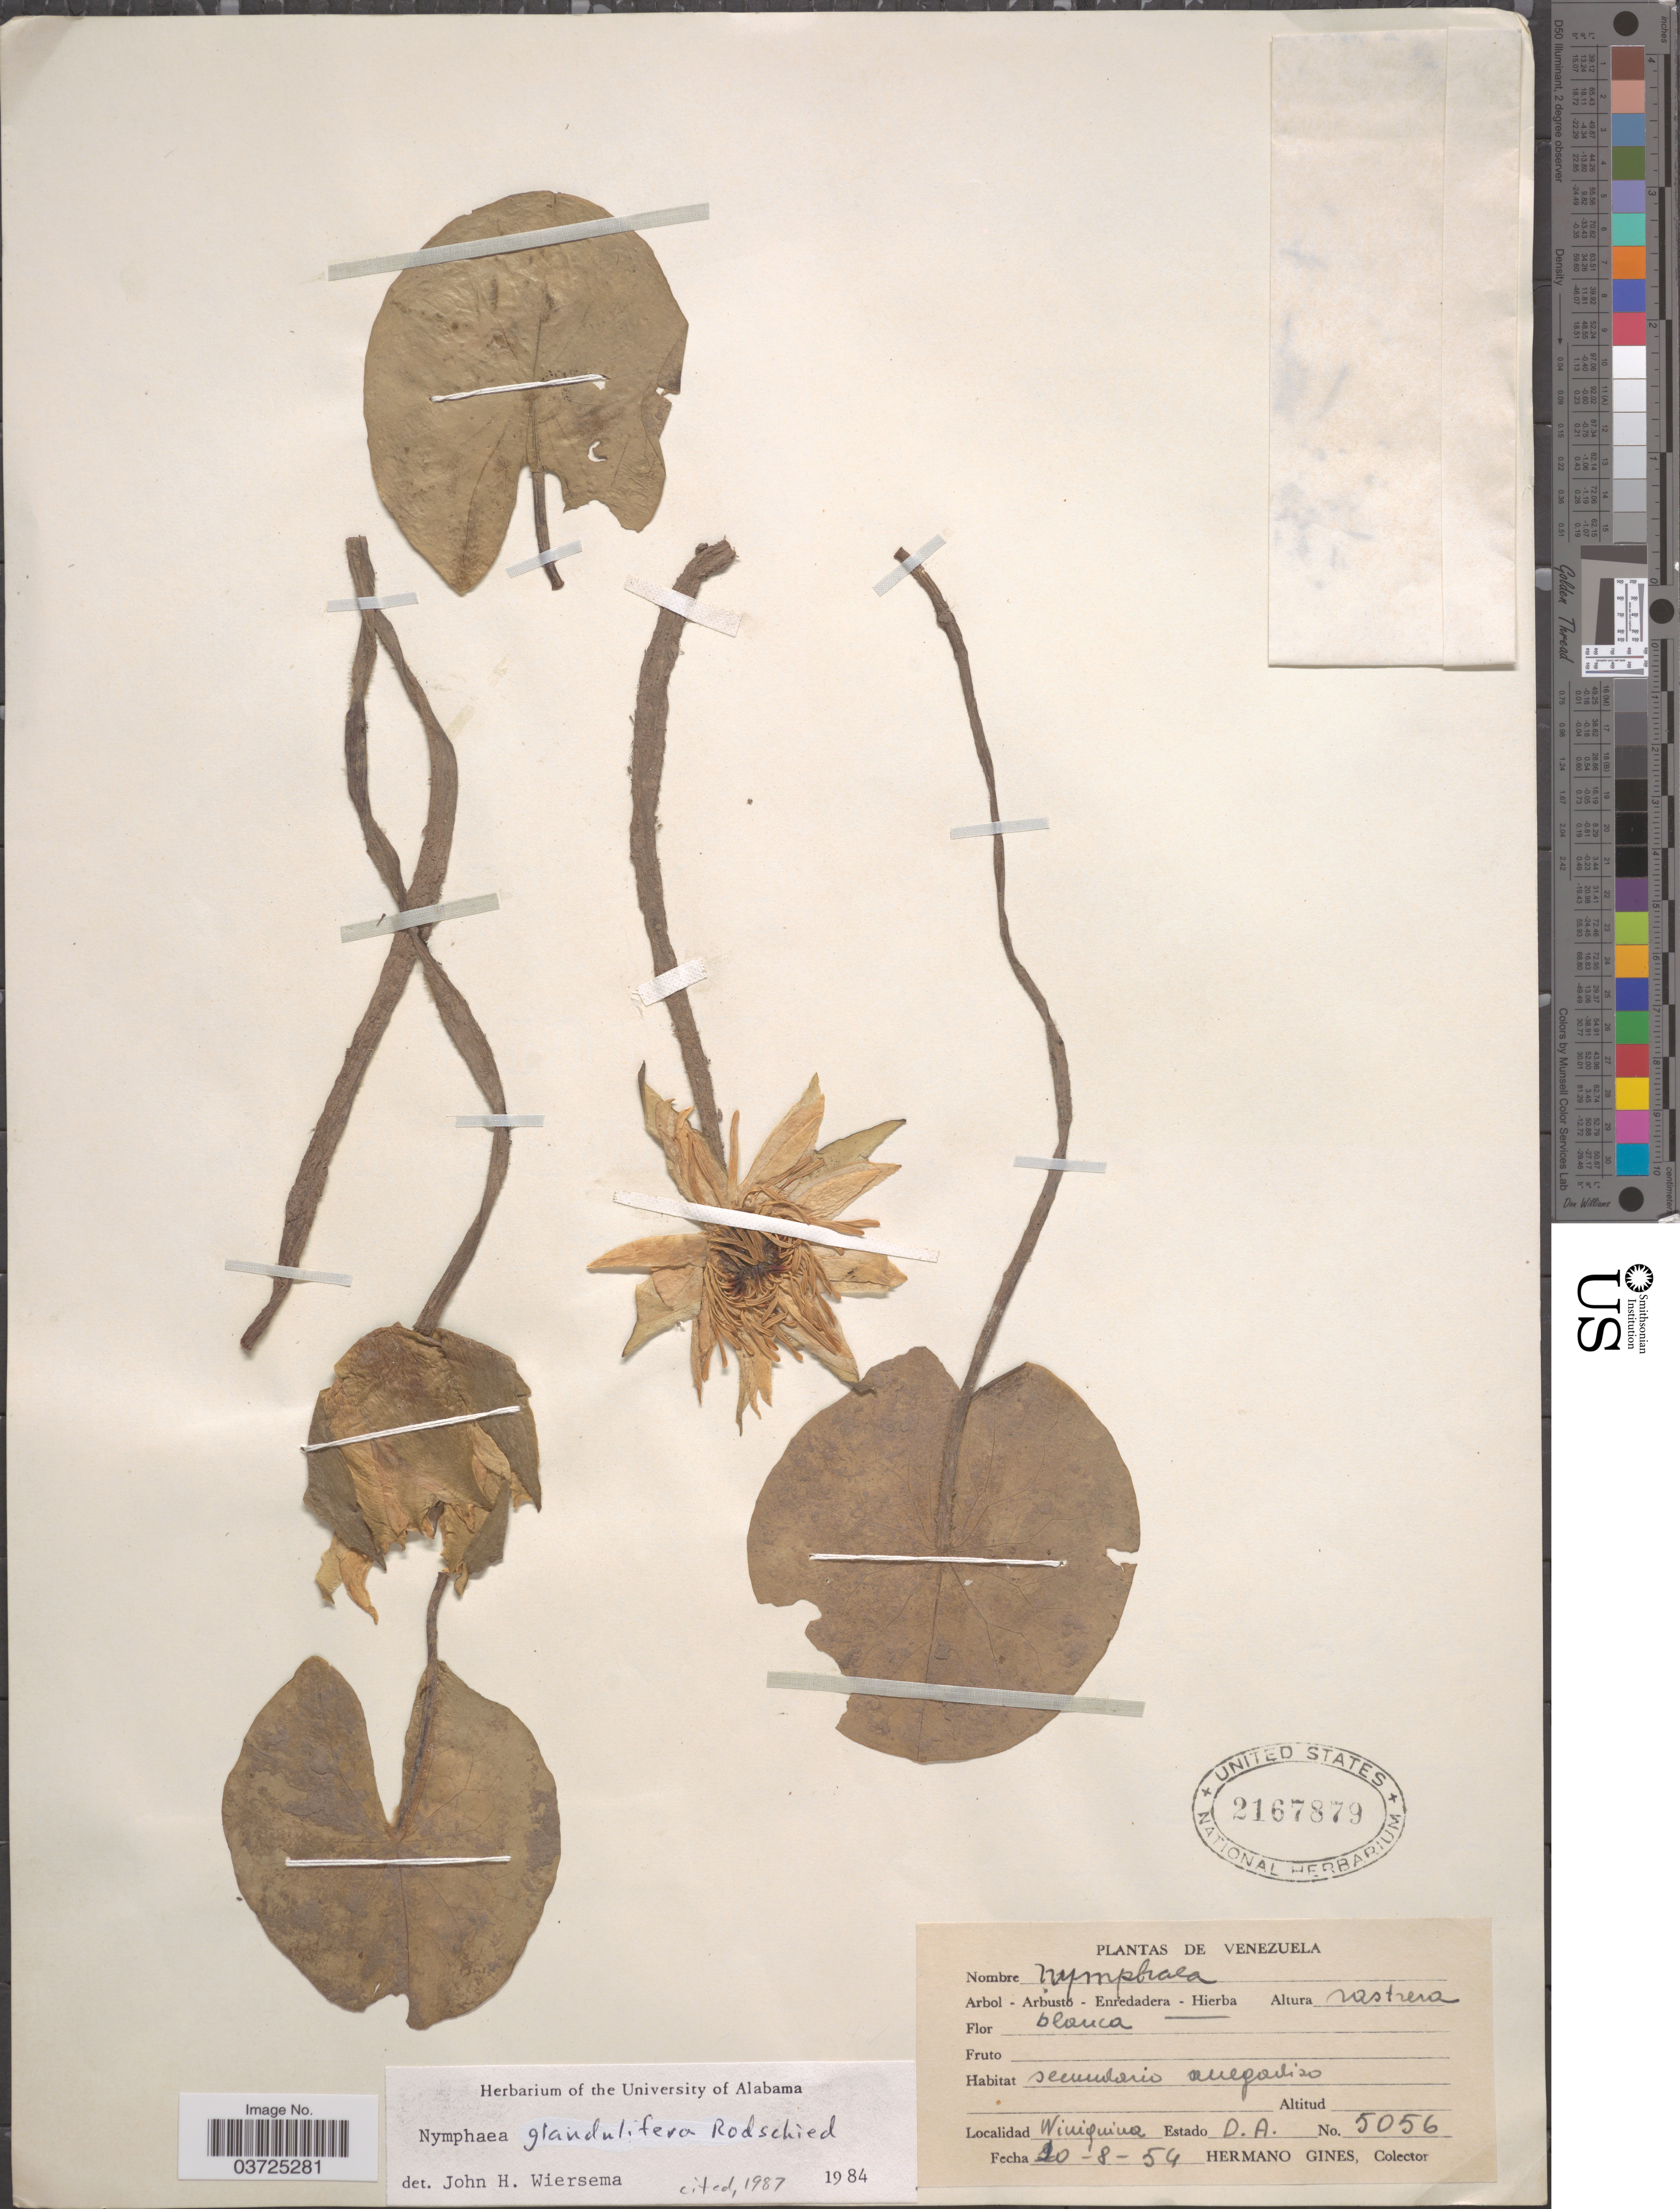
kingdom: Plantae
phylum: Tracheophyta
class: Magnoliopsida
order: Nymphaeales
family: Nymphaeaceae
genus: Nymphaea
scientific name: Nymphaea glandulifera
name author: Rodschied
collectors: Bro. Gines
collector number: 5056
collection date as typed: Transcribed d/m/y: 20/8/54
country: Venezuela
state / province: Delta Amacuro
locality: Wiuiquiua.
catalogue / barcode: US 2167879